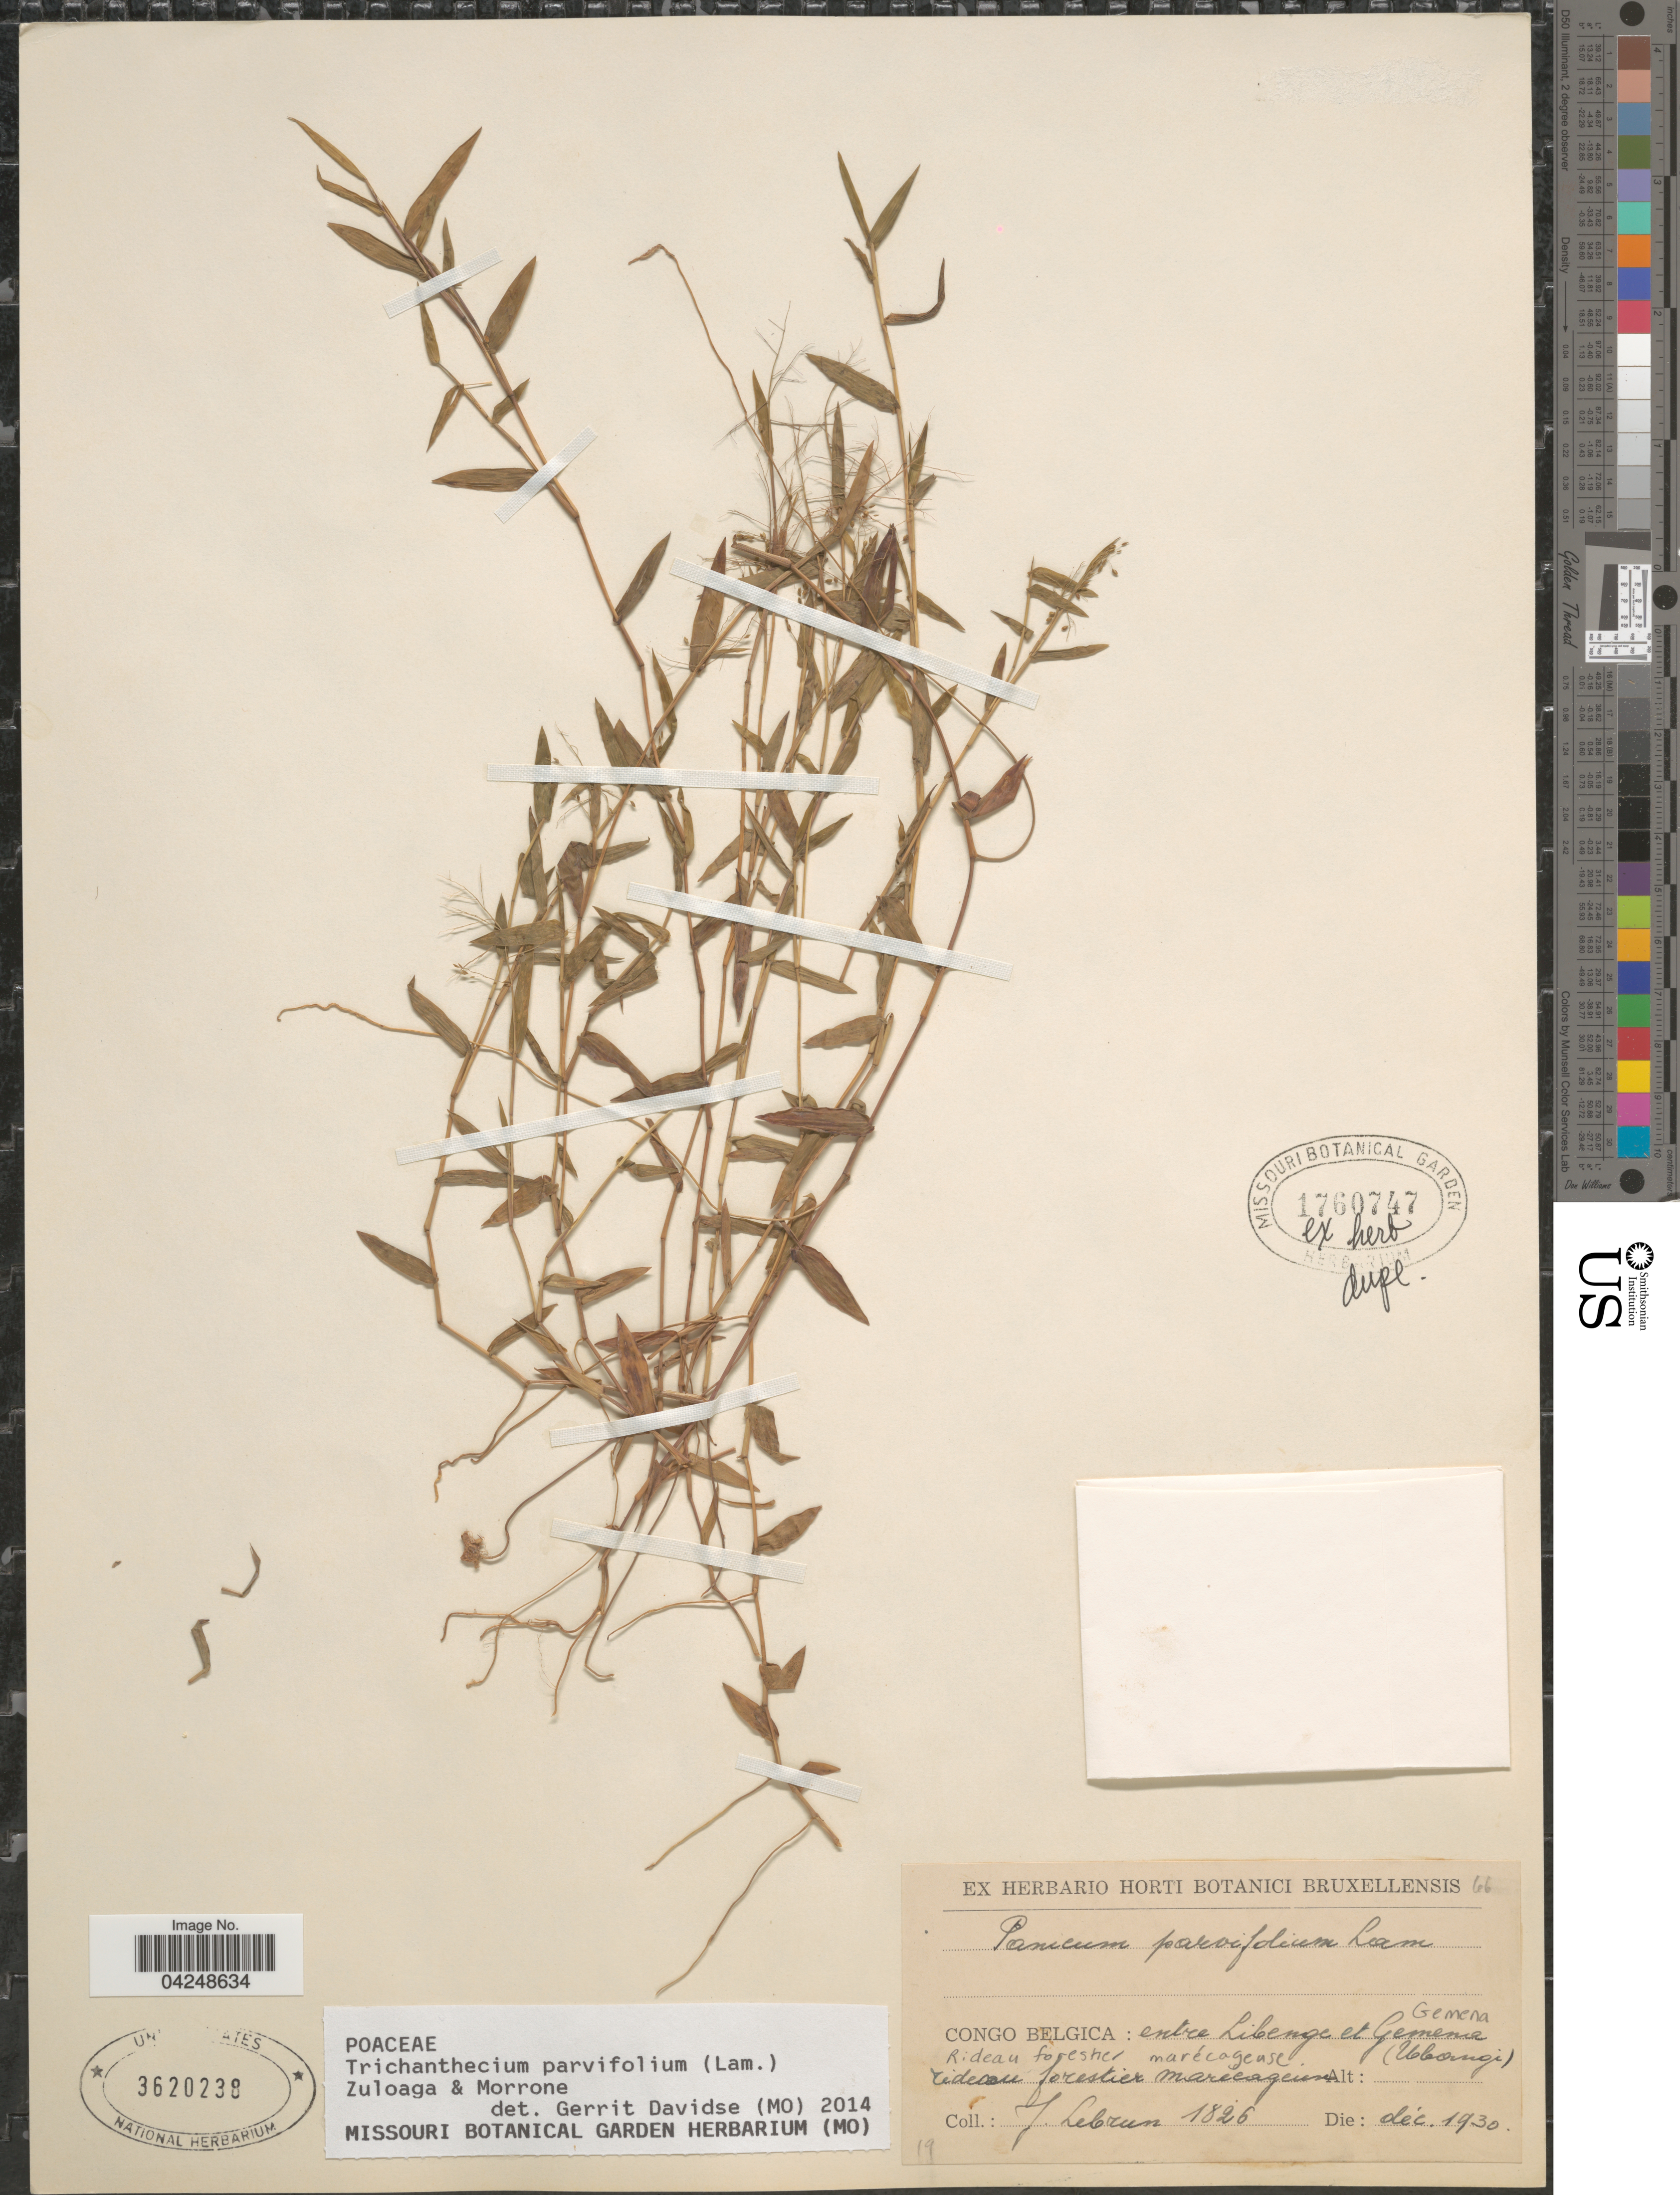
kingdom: Plantae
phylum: Tracheophyta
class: Liliopsida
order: Poales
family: Poaceae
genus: Trichanthecium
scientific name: Trichanthecium parvifolium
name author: (Lam.) Zuloaga & Morrone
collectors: J. A. Lebrun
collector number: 1826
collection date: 1930-12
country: Congo, Democratic Republic of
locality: Congo Belgica : entre Libenge et Gemena (Ubangi) rideau forestier marecageuse.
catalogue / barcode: US 3620238